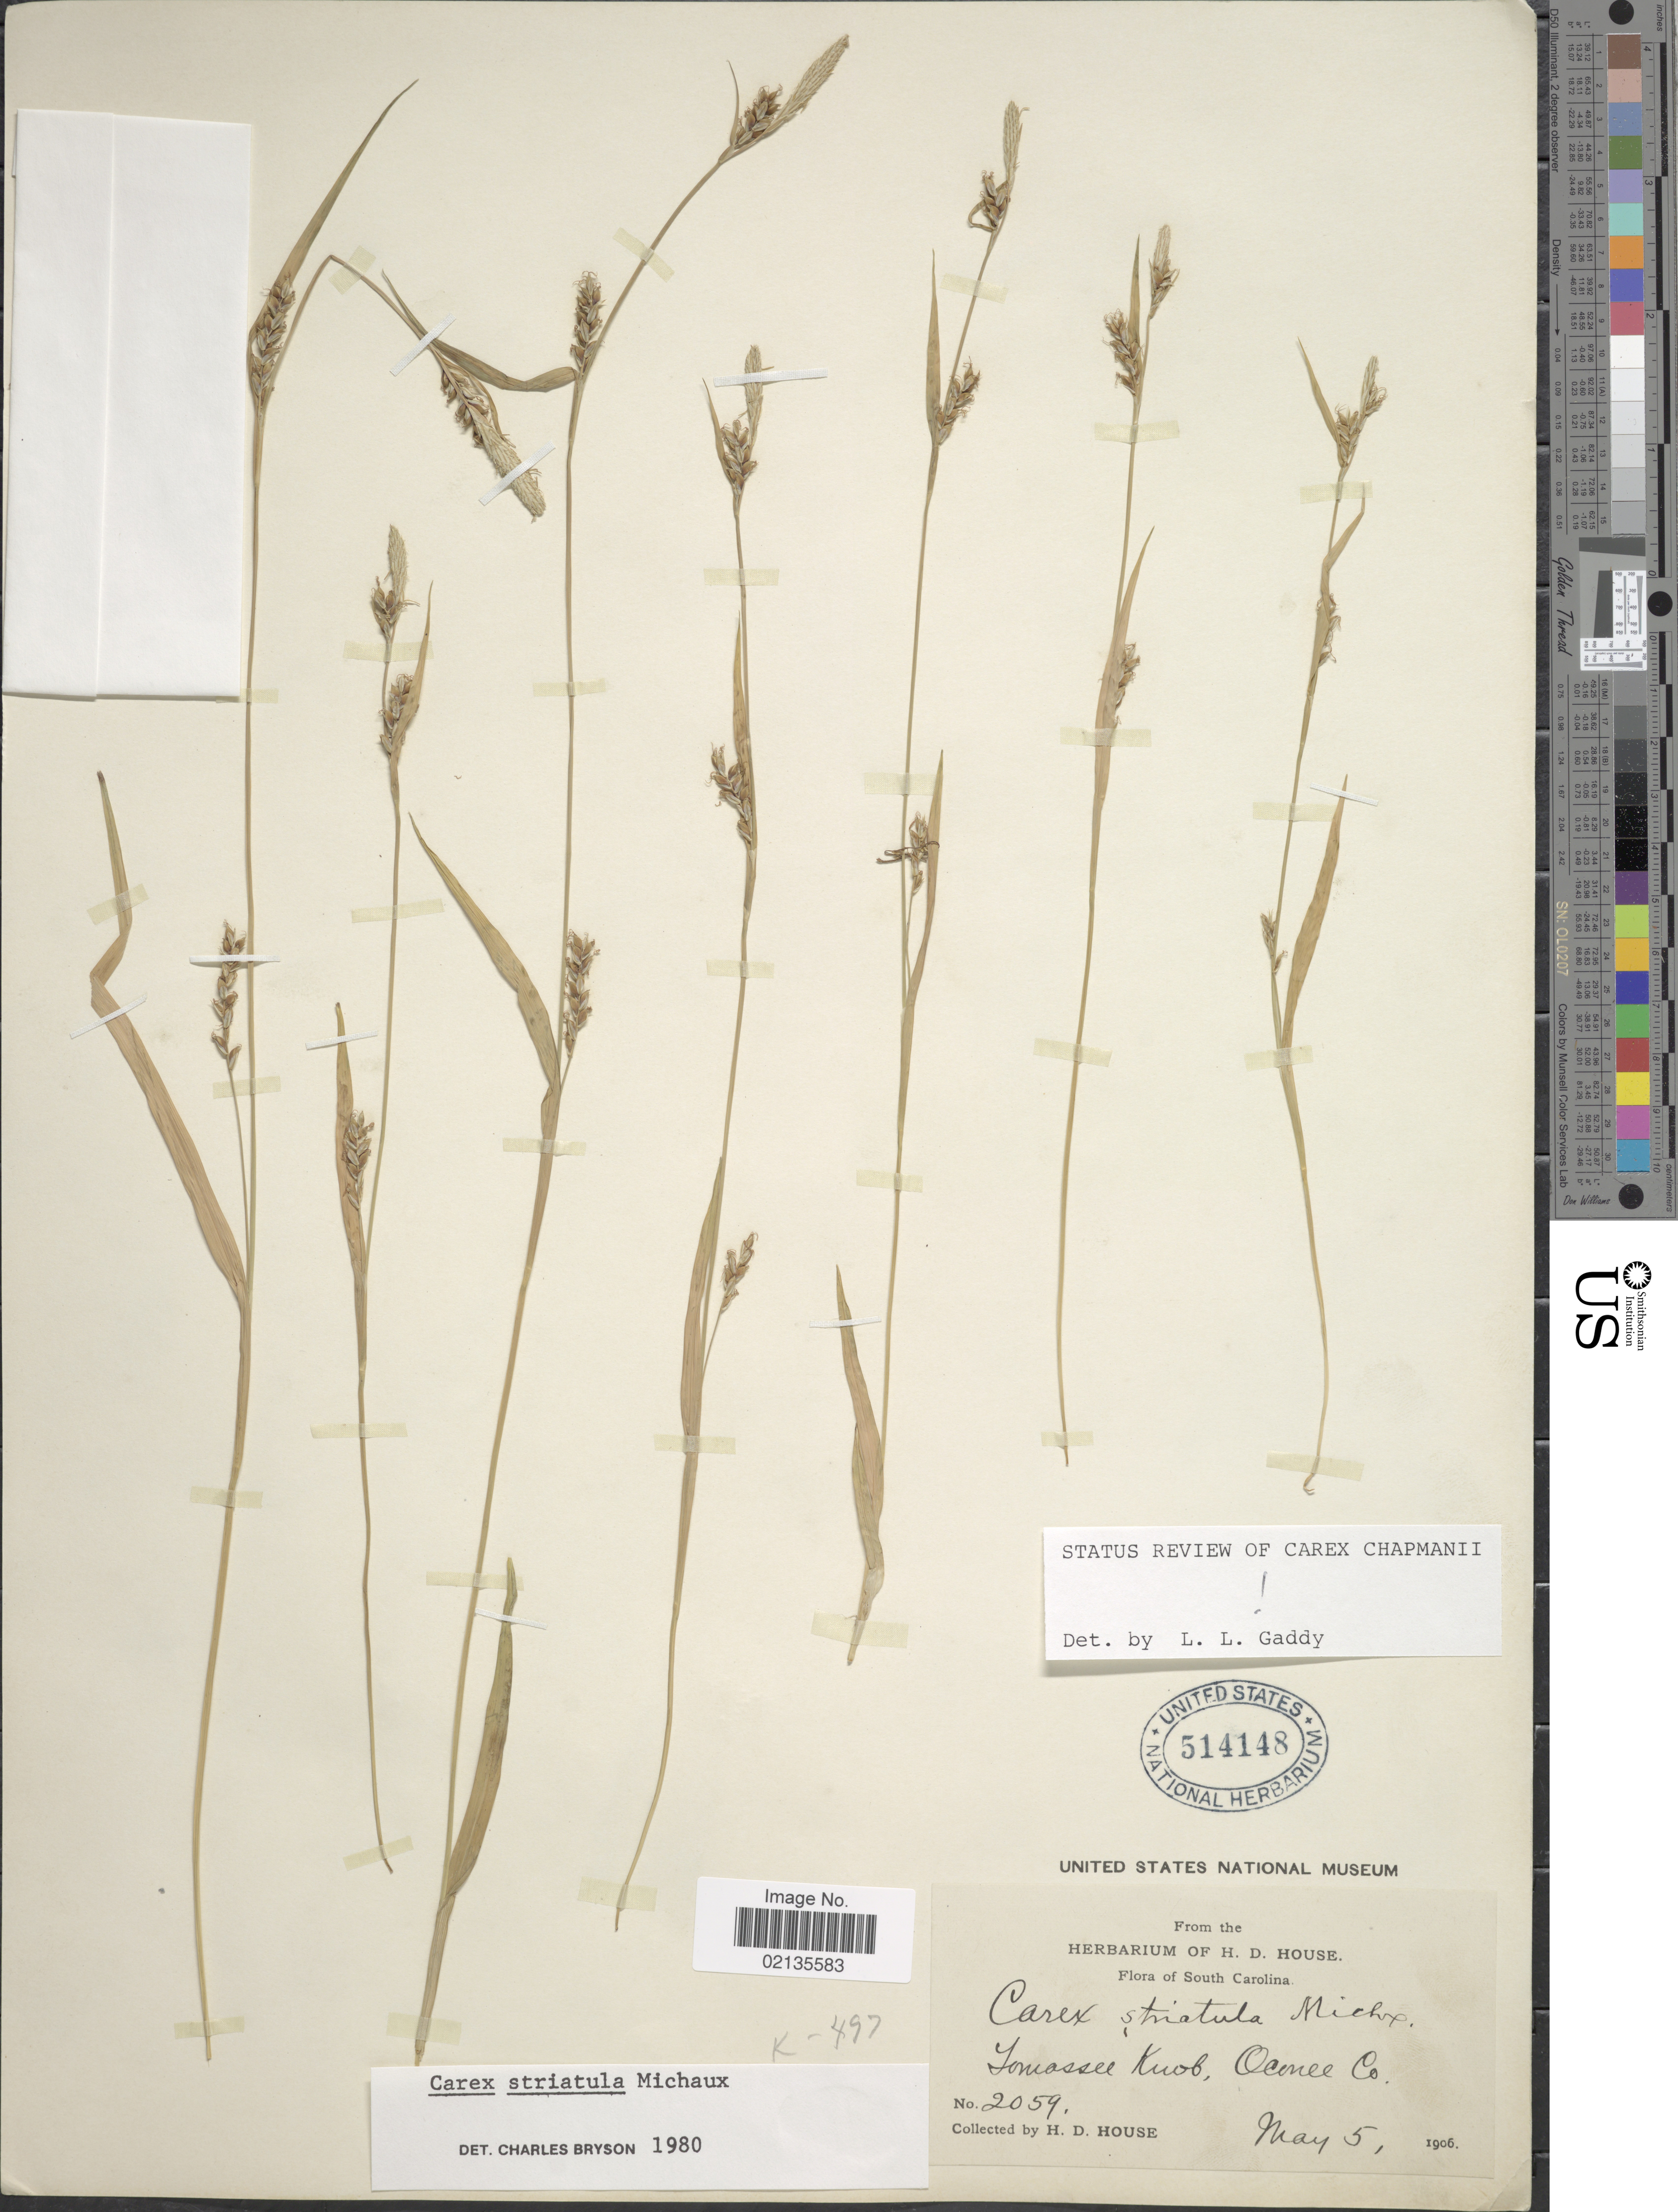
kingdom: Plantae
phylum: Tracheophyta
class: Liliopsida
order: Poales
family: Cyperaceae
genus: Carex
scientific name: Carex striatula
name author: Michx.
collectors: H. D. House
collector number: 2059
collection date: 1906-05-05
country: United States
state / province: South Carolina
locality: Tomassee Knob, Oconee Co.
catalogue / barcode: US 514148